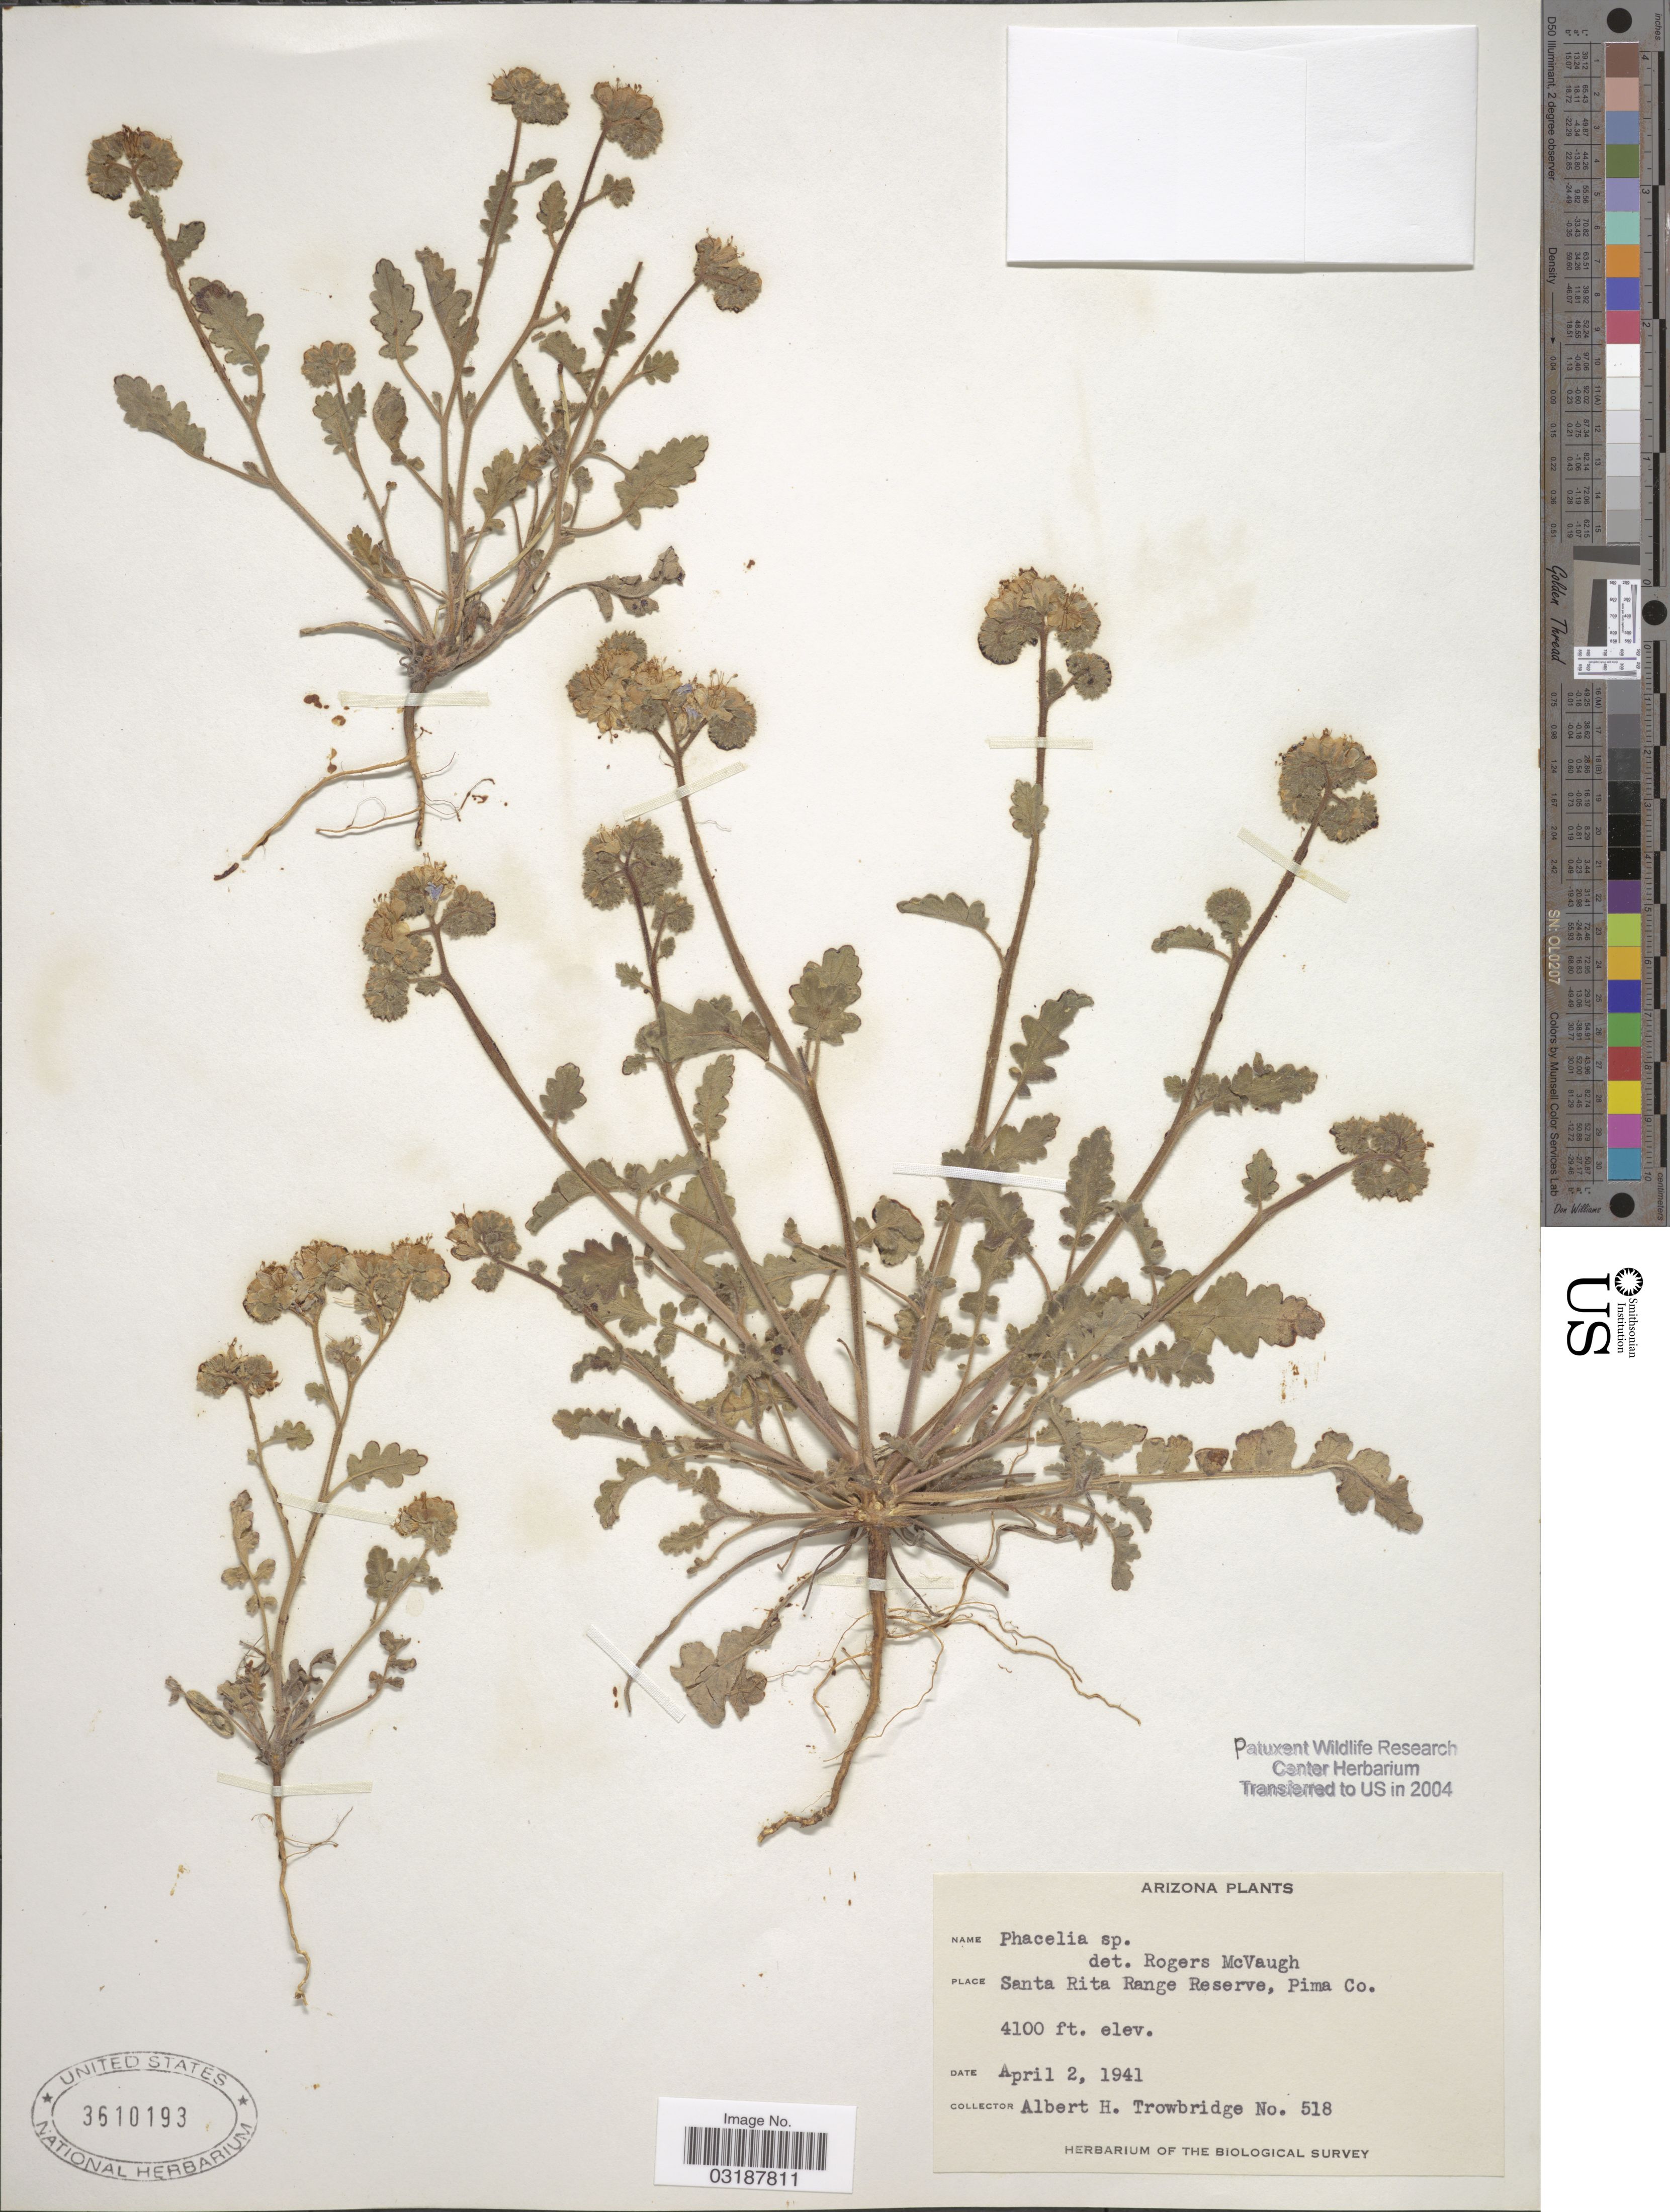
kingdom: Plantae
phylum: Tracheophyta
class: Magnoliopsida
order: Boraginales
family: Hydrophyllaceae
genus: Phacelia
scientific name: Phacelia sp.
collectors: A. H. Trowbridge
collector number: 518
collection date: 1941-04-02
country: United States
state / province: Arizona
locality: Santa Rita Range Reserve, Pima Co.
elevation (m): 1250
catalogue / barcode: US 3610193